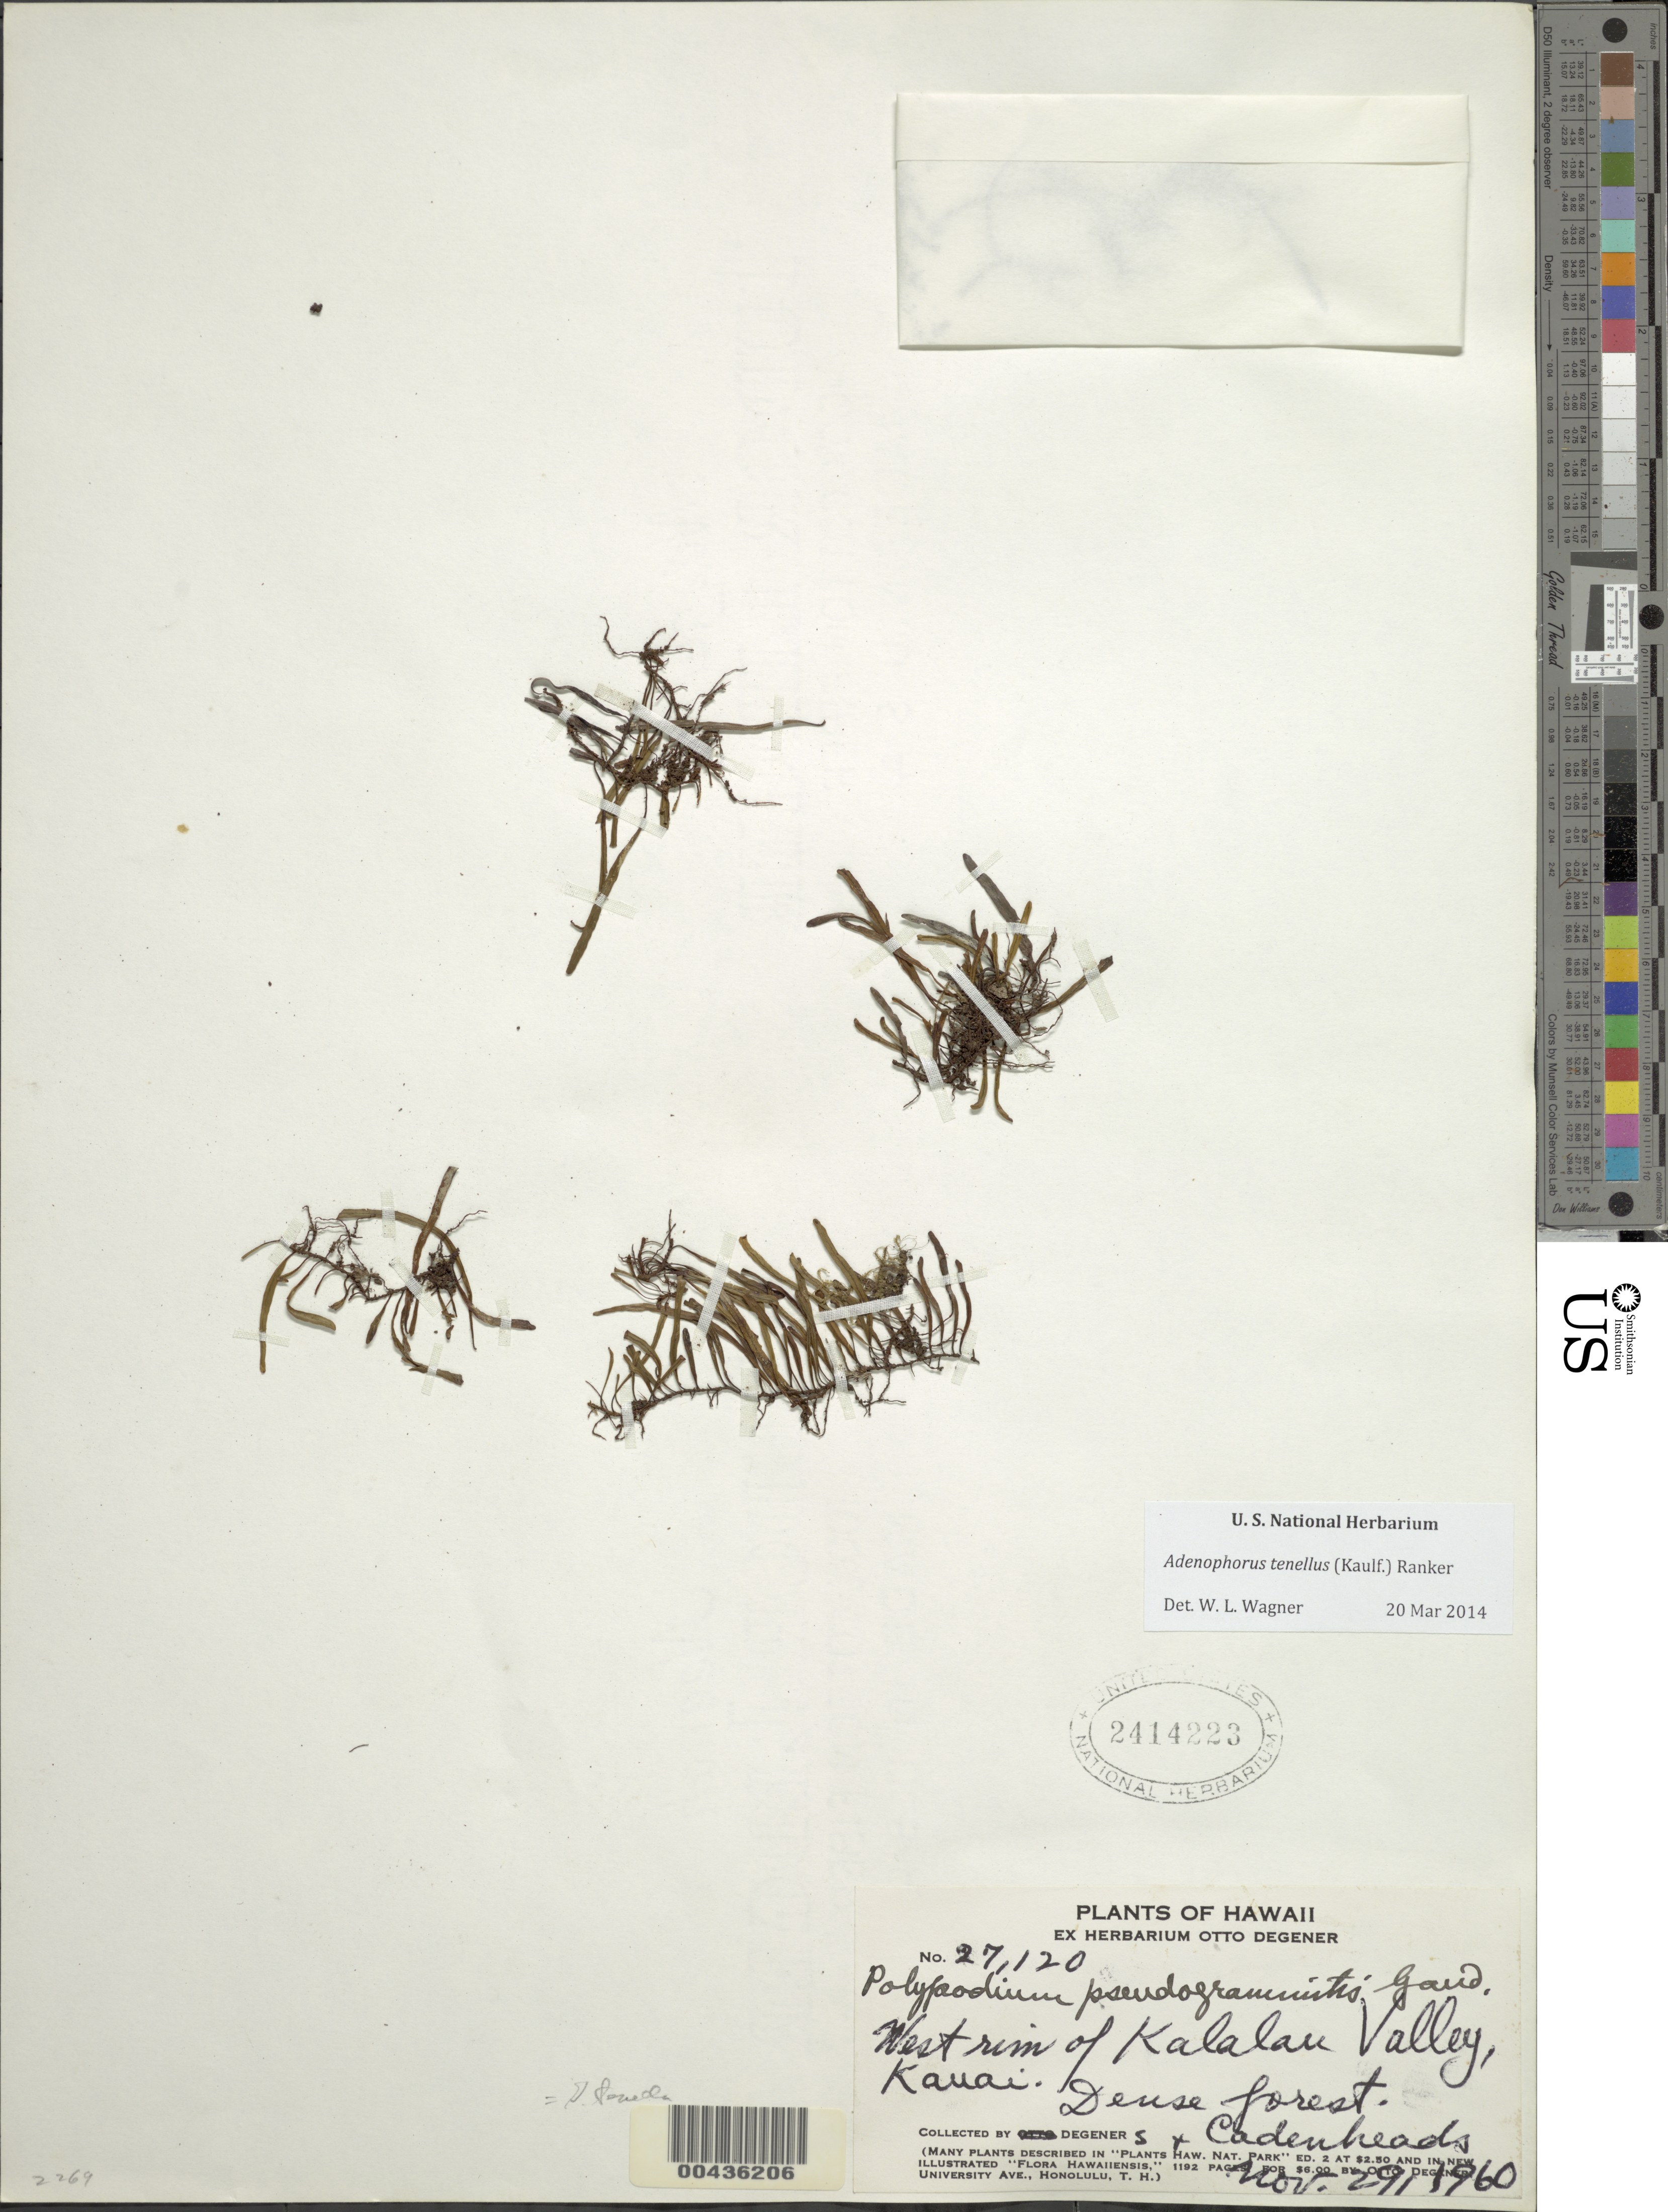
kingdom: Plantae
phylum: Tracheophyta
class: Polypodiopsida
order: Polypodiales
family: Polypodiaceae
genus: Adenophorus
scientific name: Adenophorus tenellus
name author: (Kaulf.) Ranker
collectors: O. Degener, I. Degener & Cadenheads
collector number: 27120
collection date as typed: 29 Nov 1960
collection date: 1960-11-29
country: United States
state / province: Hawaii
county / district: Kauai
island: Kaua'i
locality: W rim of Kalalau Valley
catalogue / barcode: US 2414223